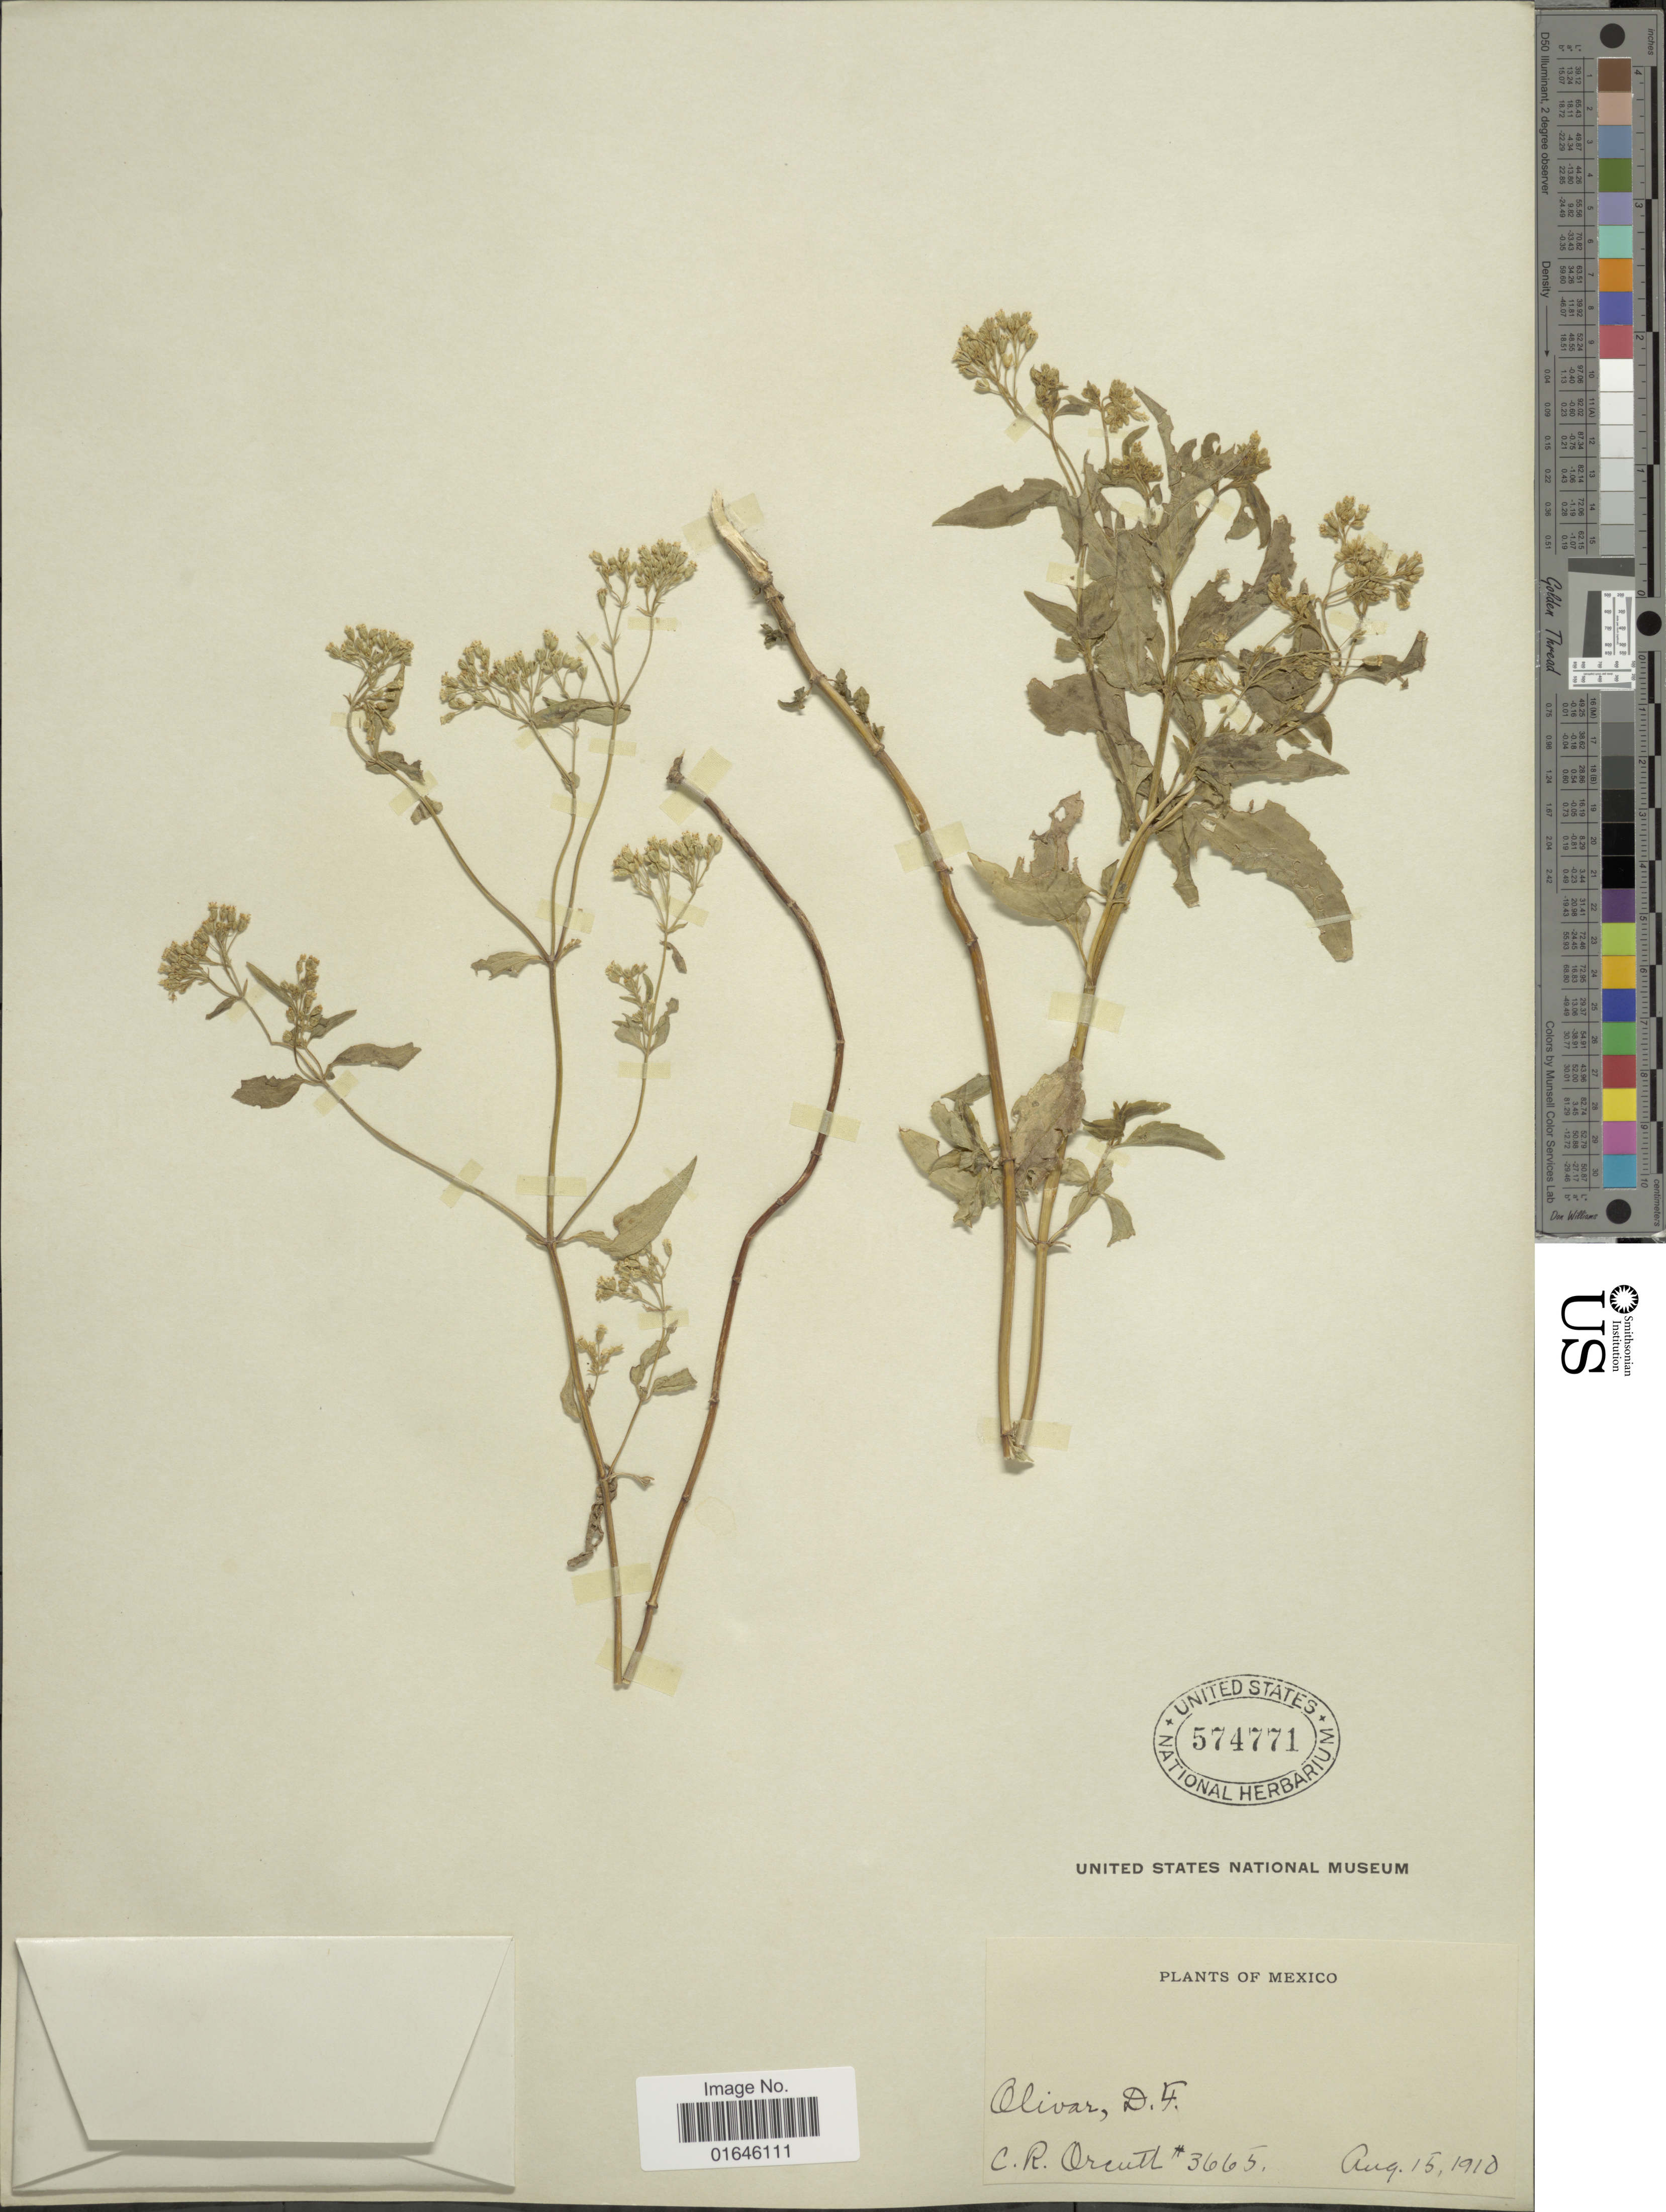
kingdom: Plantae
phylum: Tracheophyta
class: Magnoliopsida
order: Asterales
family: Asteraceae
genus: Piqueria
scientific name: Piqueria trinervia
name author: Cav.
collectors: C. R. Orcutt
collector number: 3665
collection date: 1910-08-15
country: Mexico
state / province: Distrito Federal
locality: Olivar, D. F.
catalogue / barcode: US 574771